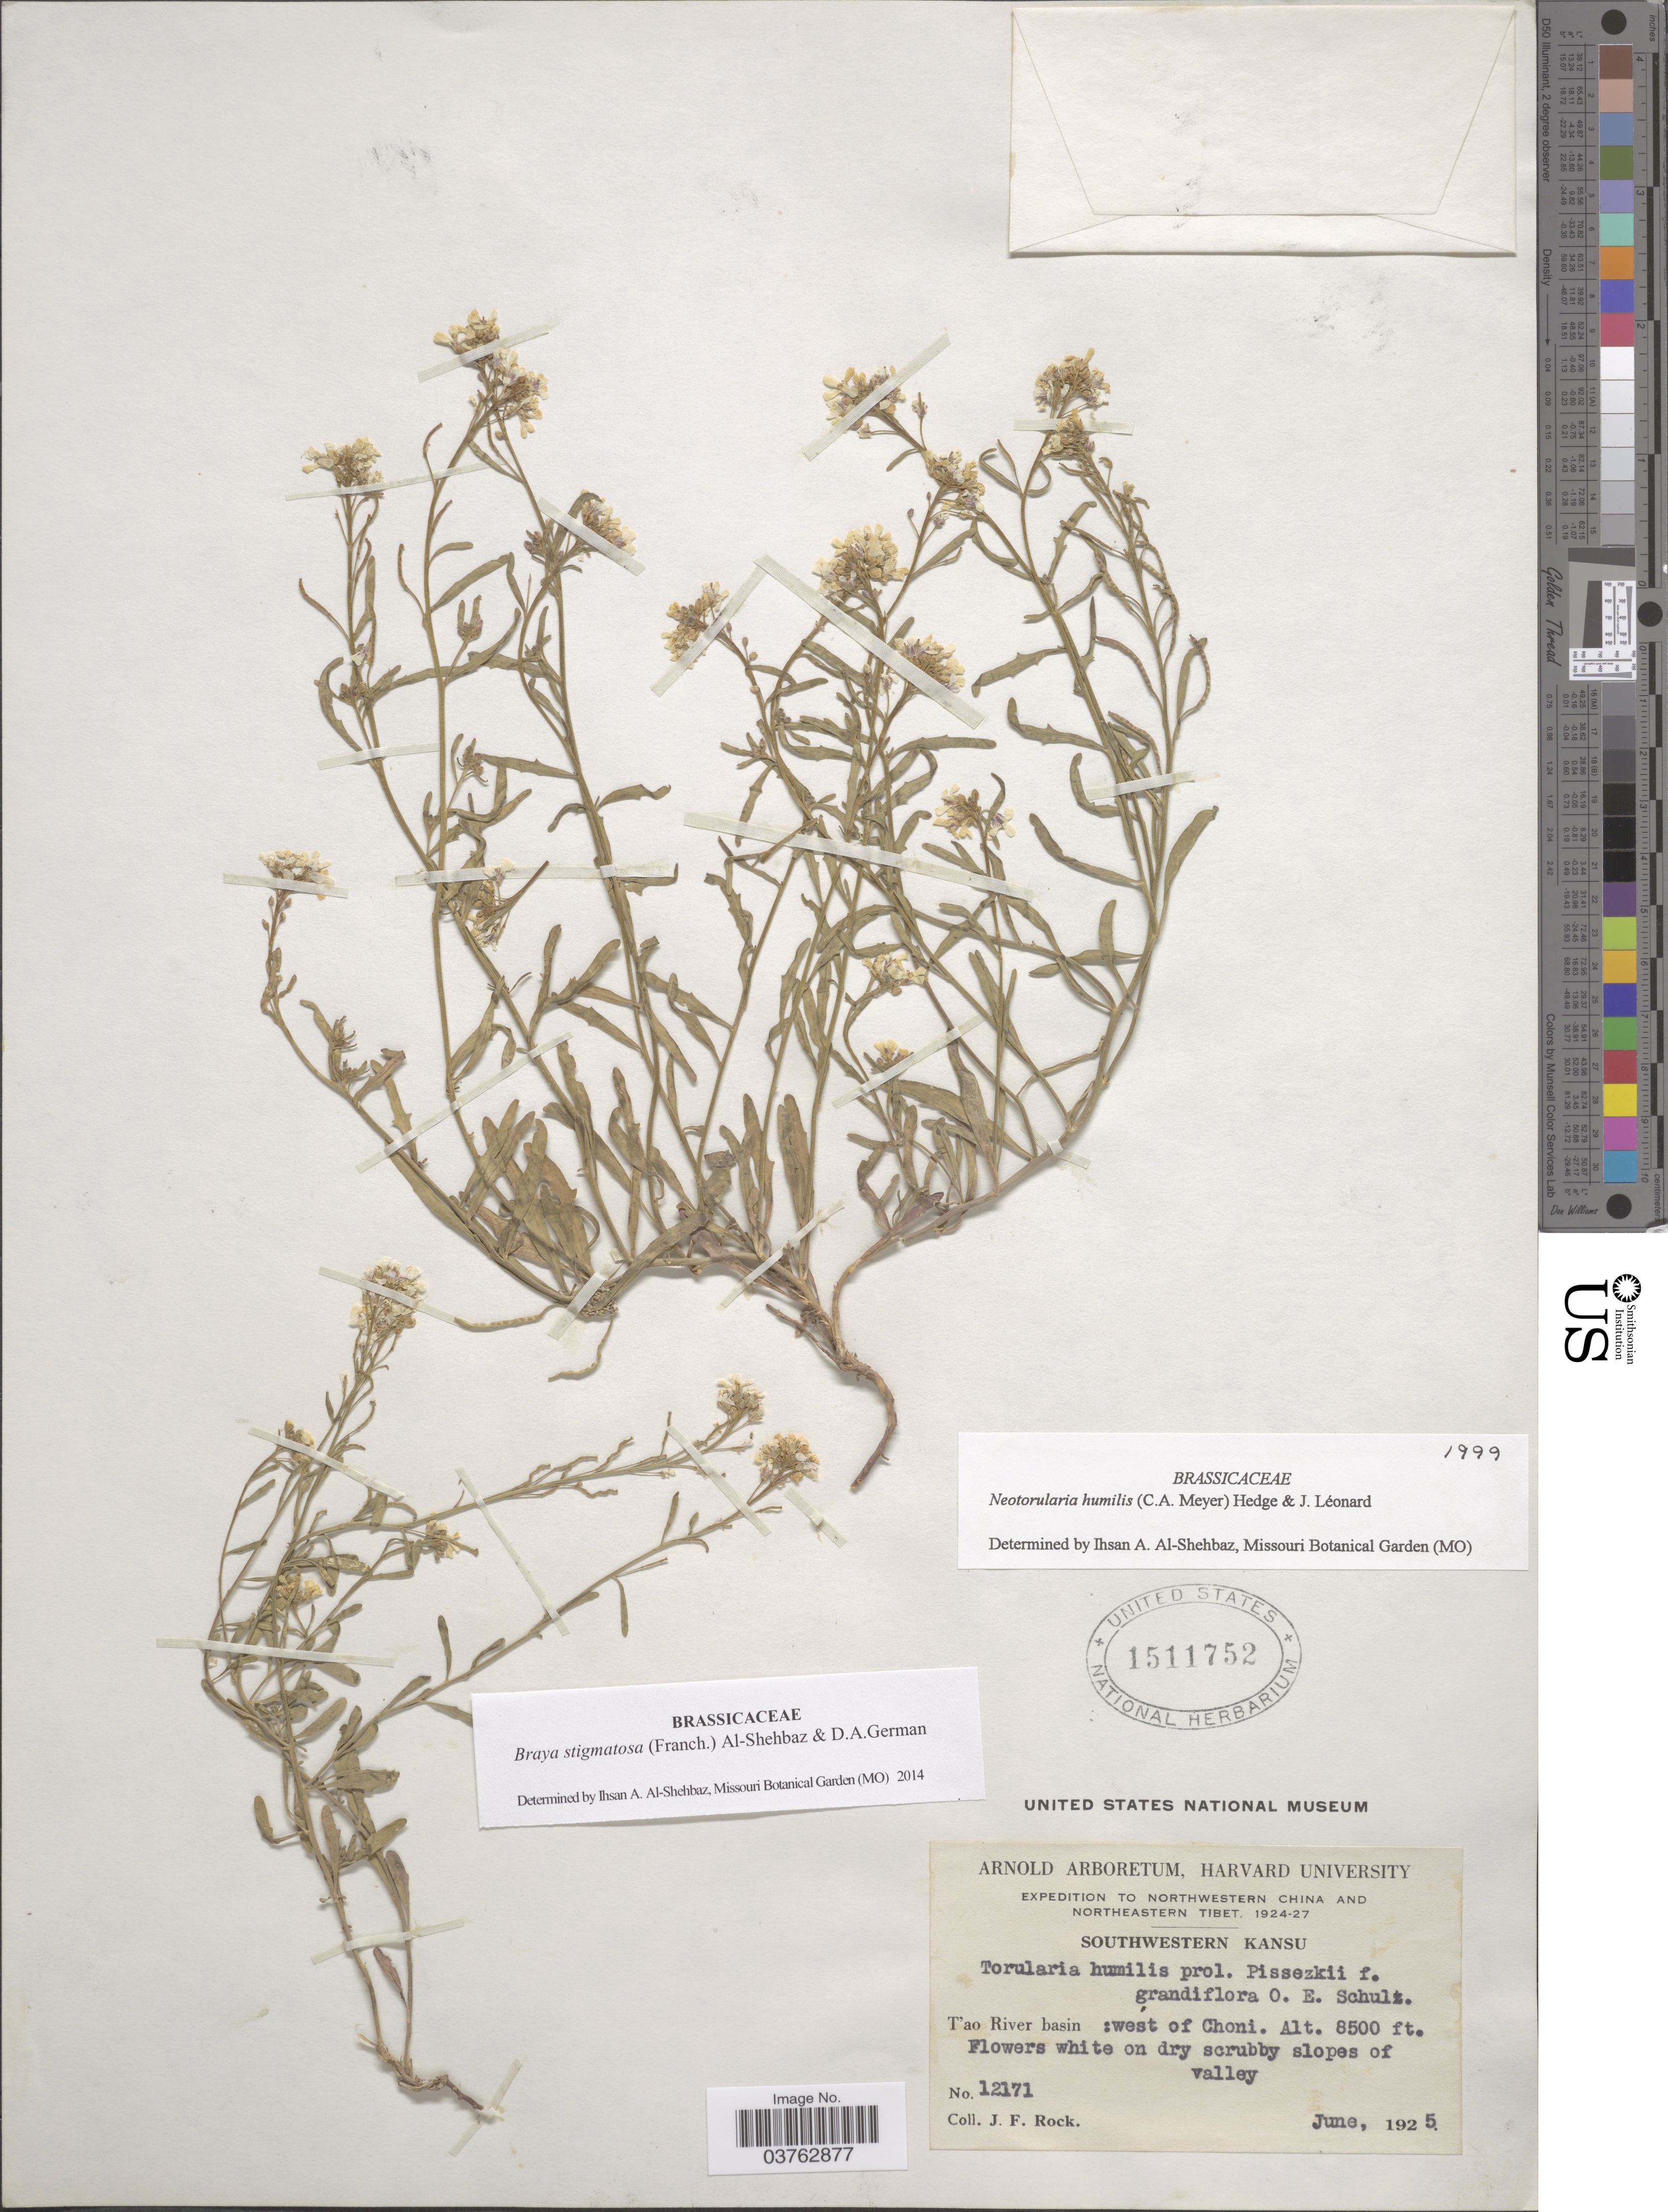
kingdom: Plantae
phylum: Tracheophyta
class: Magnoliopsida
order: Brassicales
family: Brassicaceae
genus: Braya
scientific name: Braya stigmatosa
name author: (Franch.) Al-Shehbaz & German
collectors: J. Rock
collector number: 12171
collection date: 1925-06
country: China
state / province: Gansu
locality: Northwestern China. Southwestern Kansu. T'ao River basin: west of Choni.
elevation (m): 2591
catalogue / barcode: US 1511752